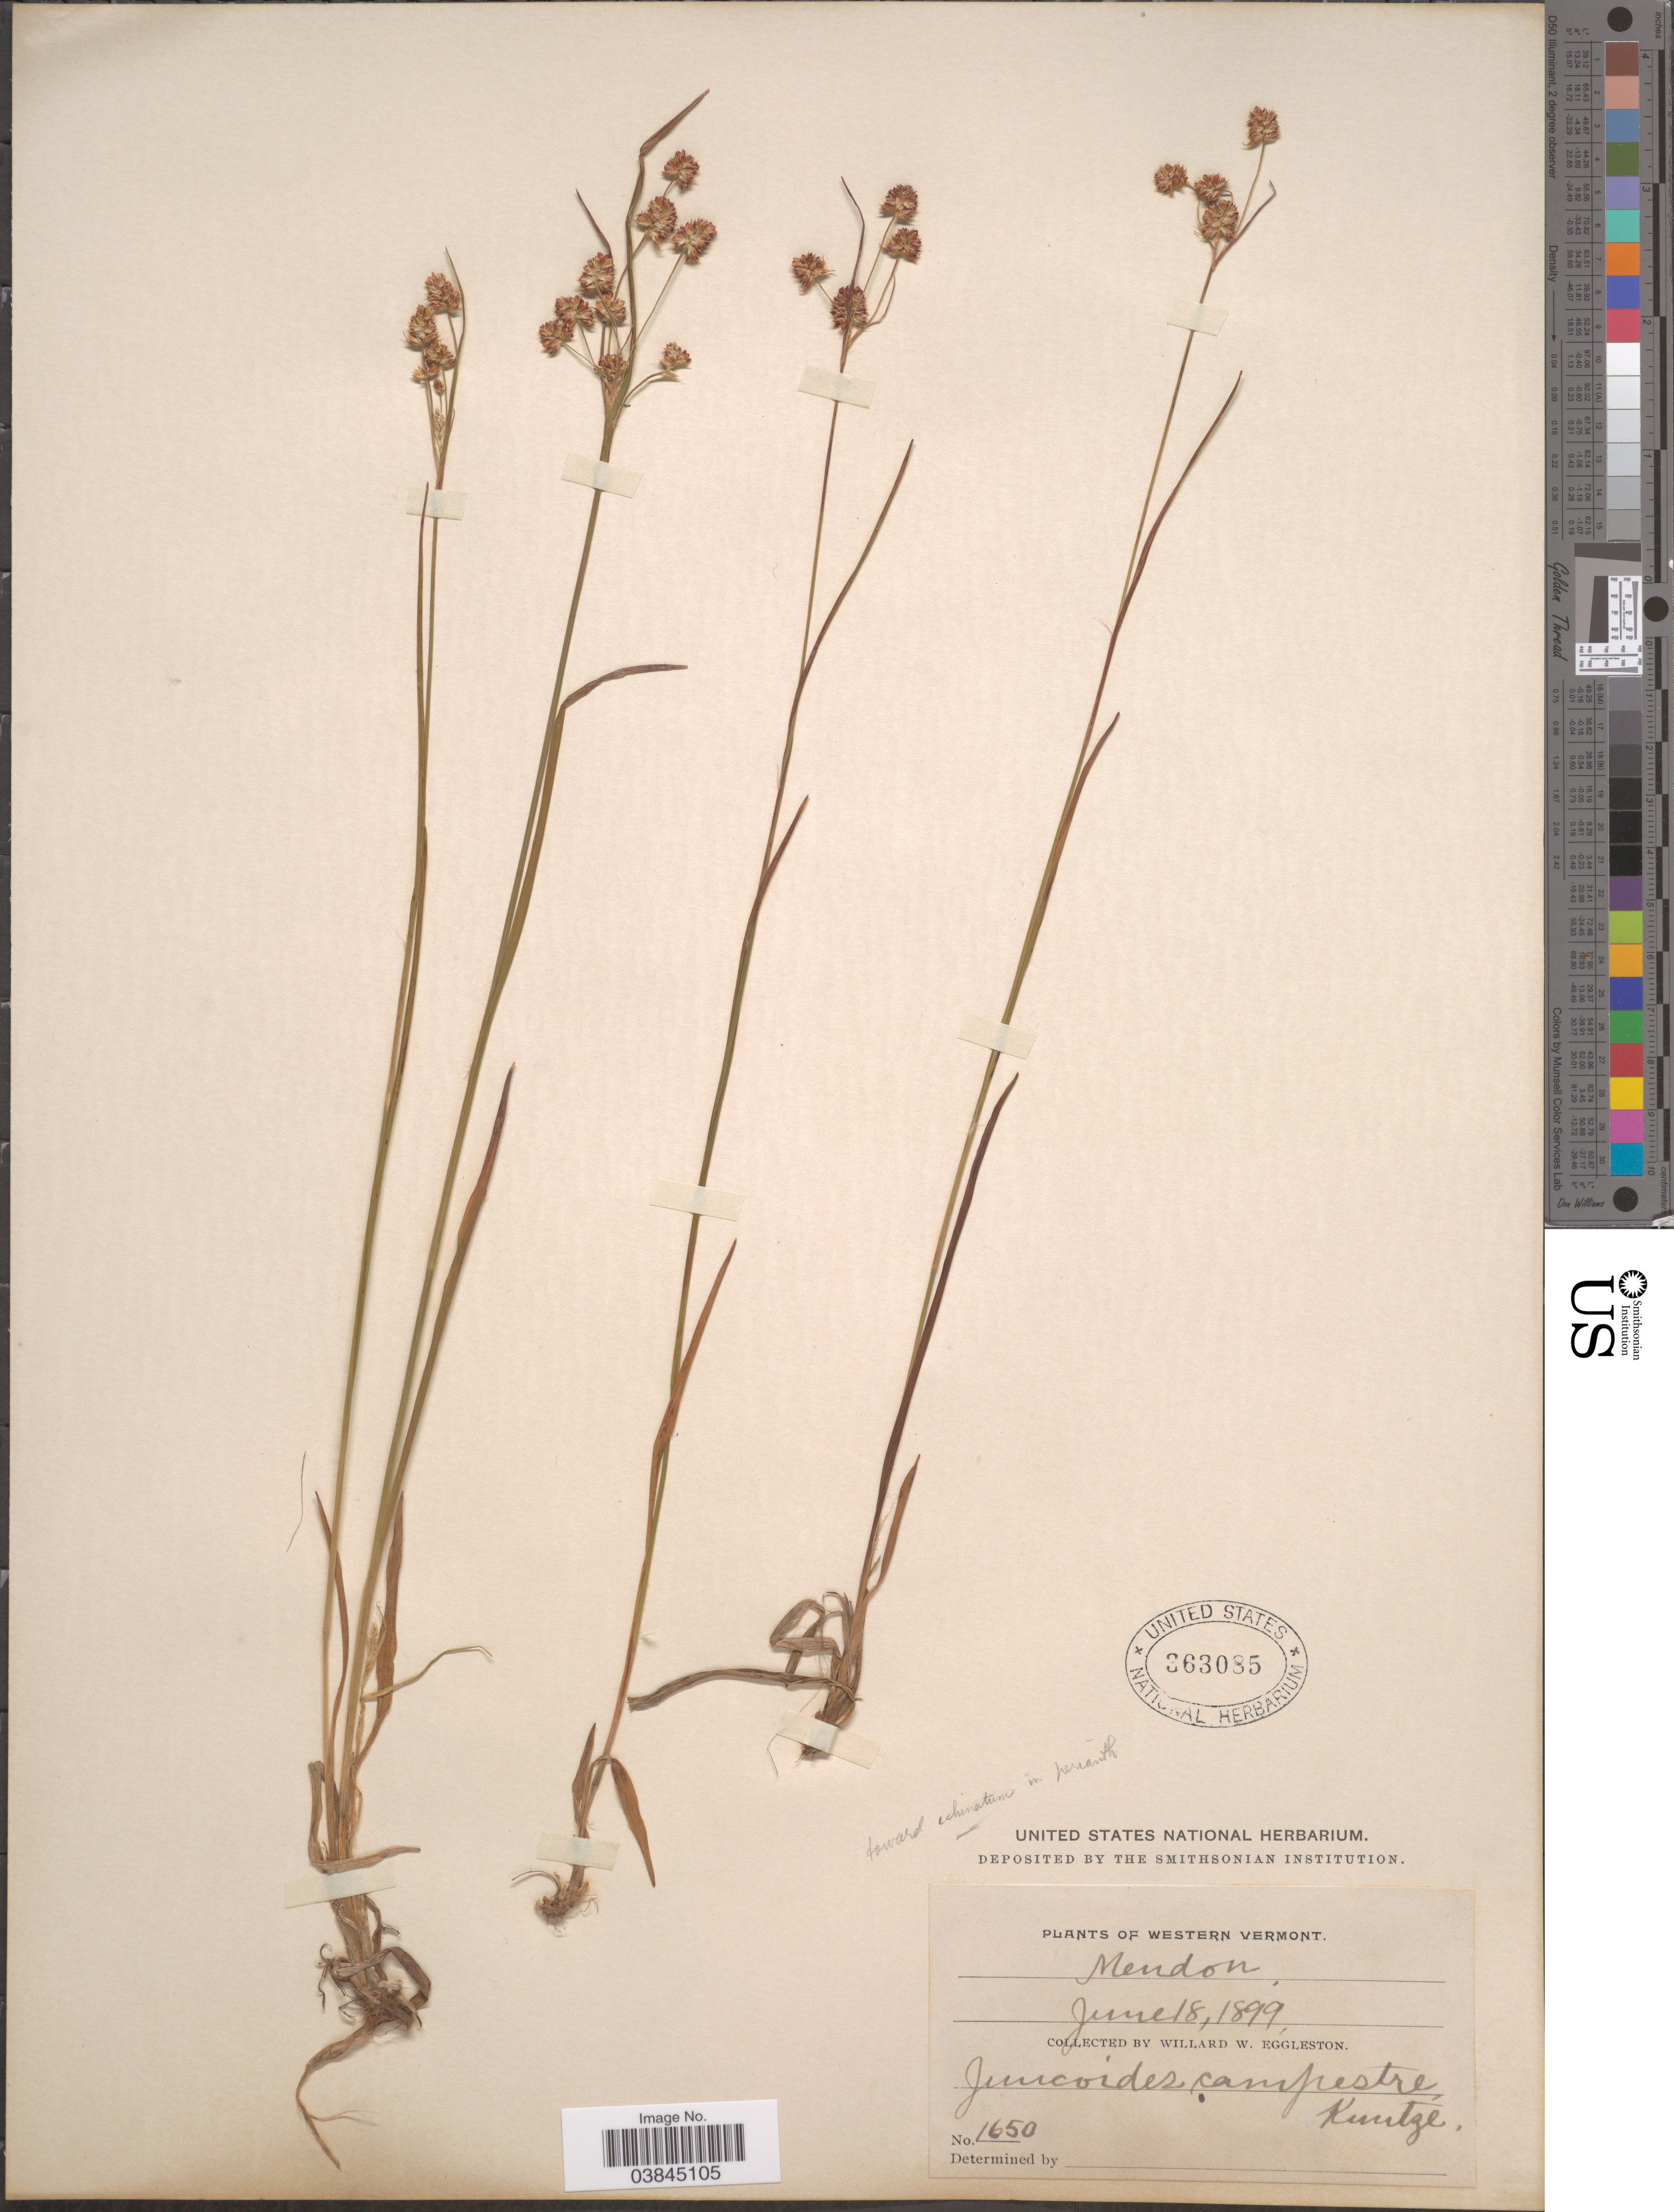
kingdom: Plantae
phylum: Tracheophyta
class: Liliopsida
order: Poales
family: Juncaceae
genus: Luzula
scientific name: Luzula campestris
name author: (L.) DC.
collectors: W. W. Eggleston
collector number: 1650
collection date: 1899-06-18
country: United States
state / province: Vermont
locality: Western Vermont. Mendon.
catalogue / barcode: US 363085